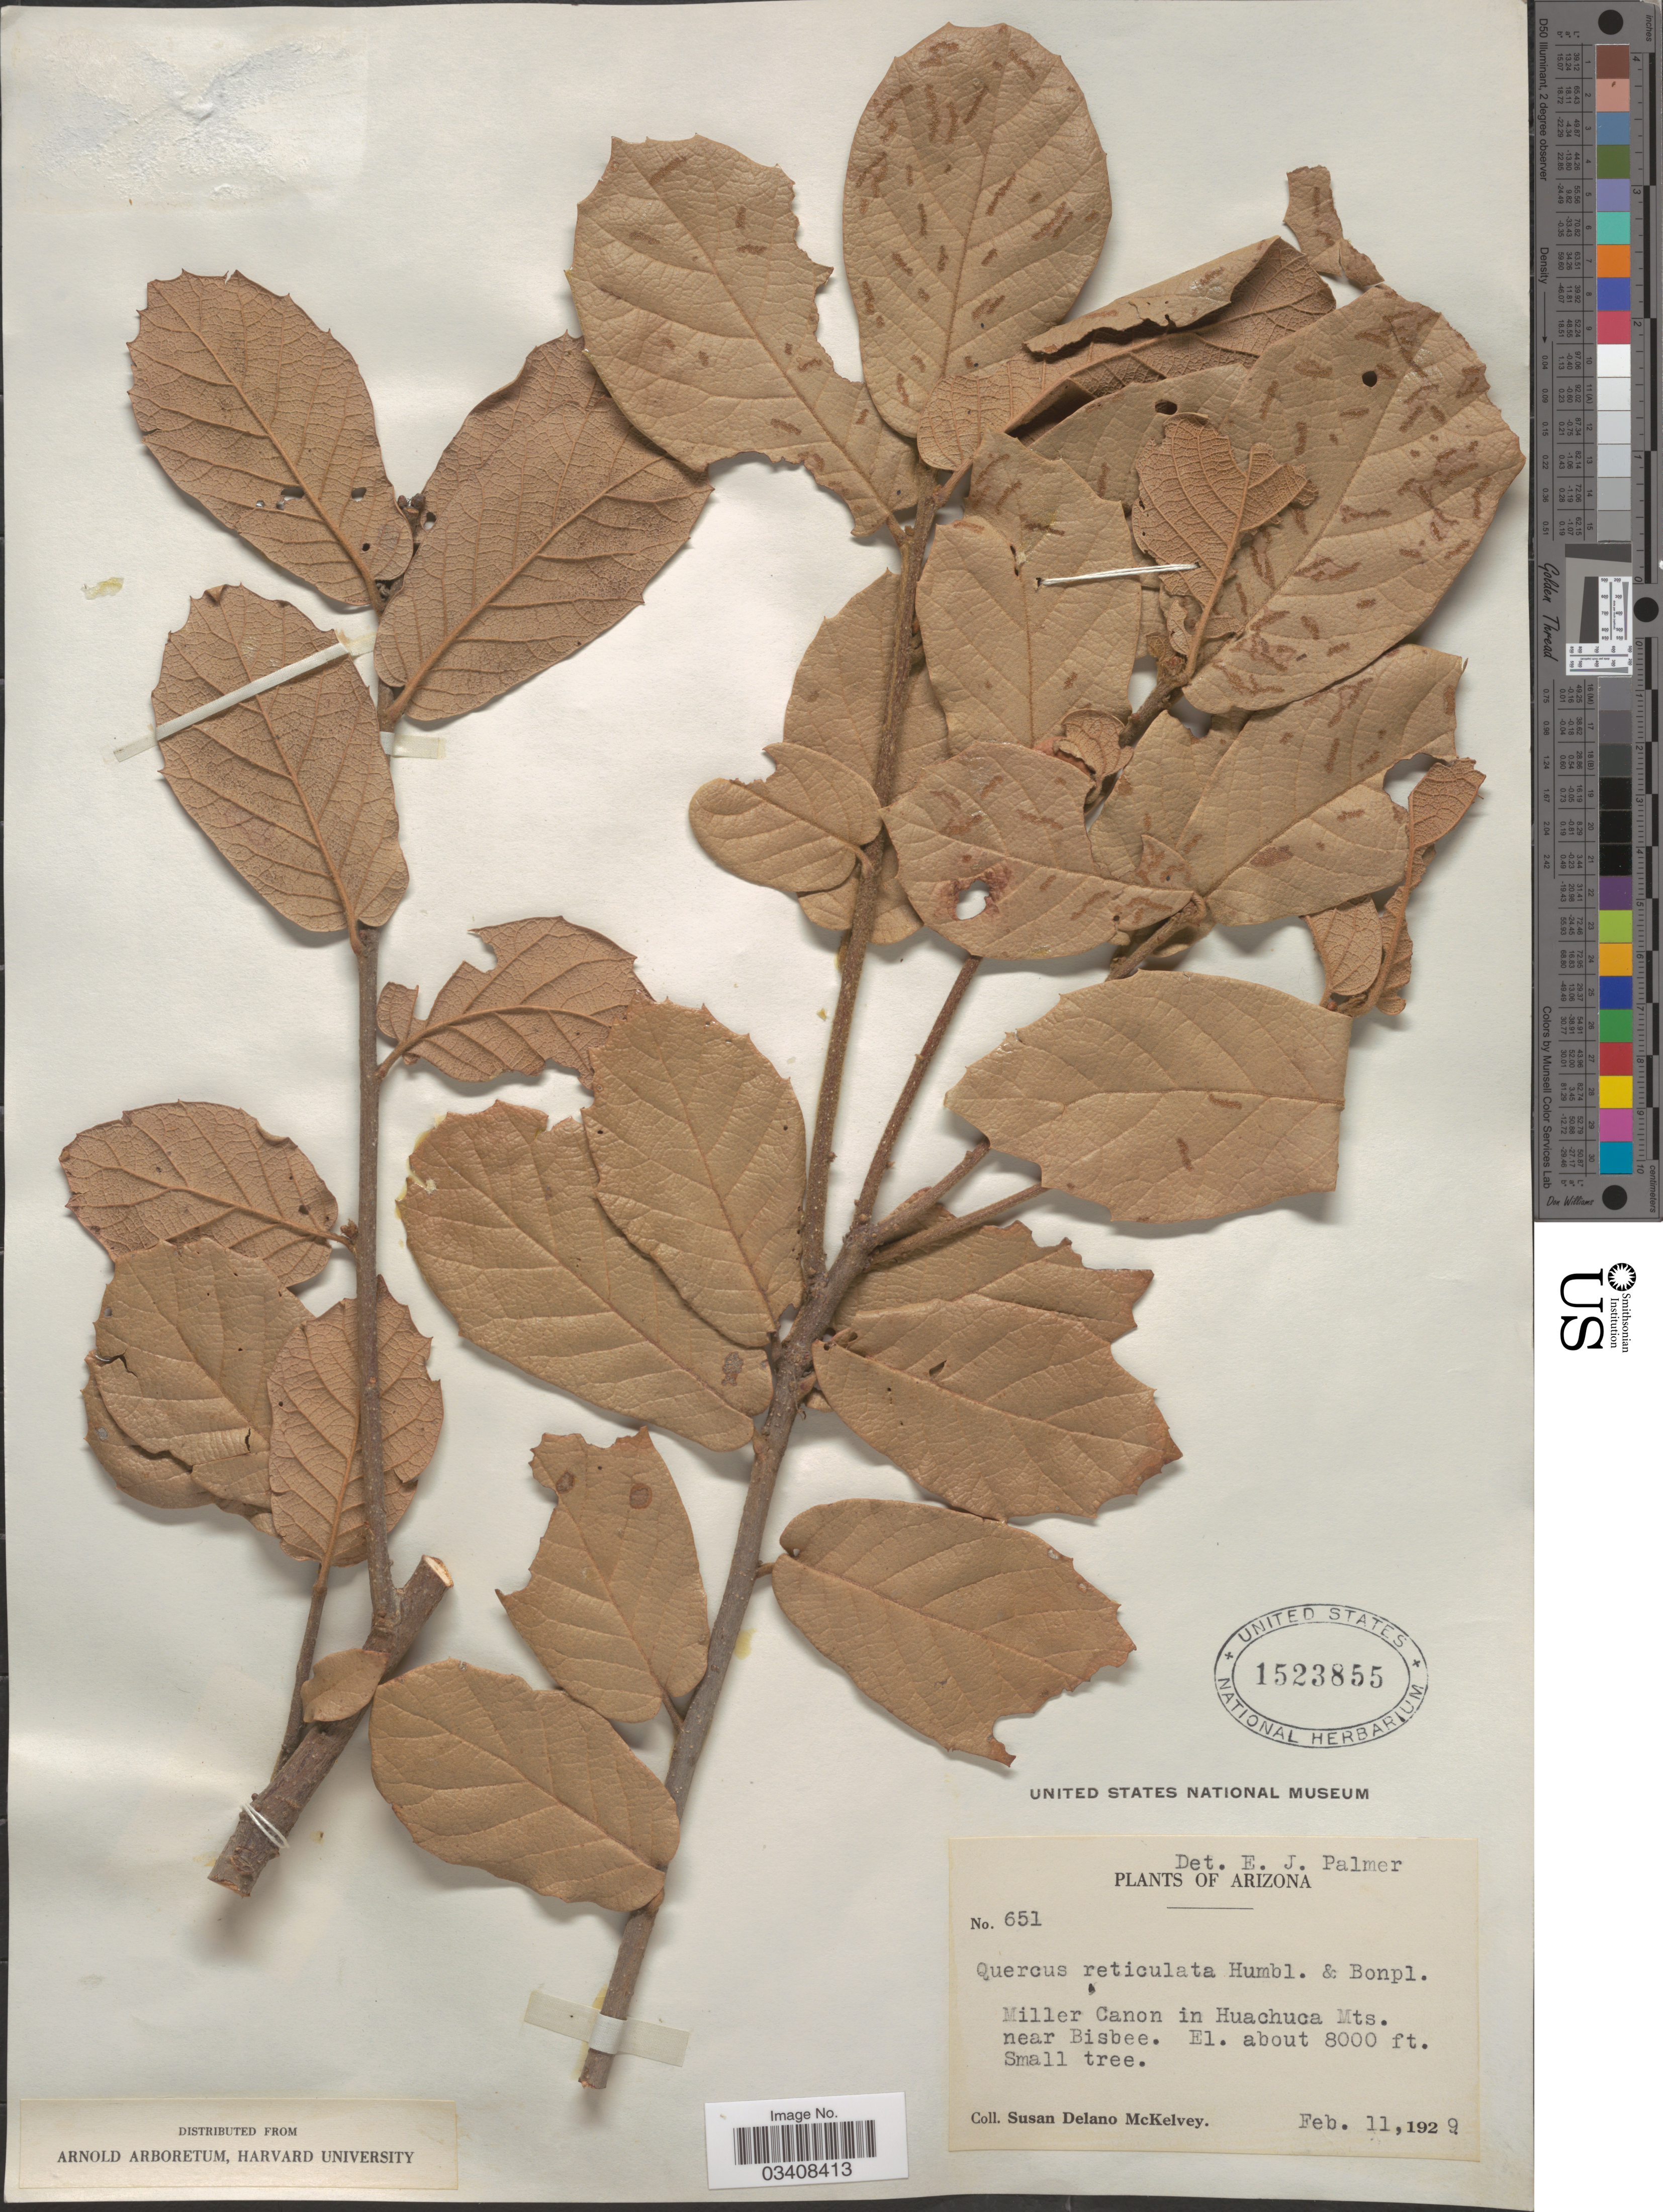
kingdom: Plantae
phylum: Tracheophyta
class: Magnoliopsida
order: Fagales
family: Fagaceae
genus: Quercus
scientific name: Quercus rugosa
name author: Née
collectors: S. A. McKelvey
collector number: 651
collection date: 1929-02-11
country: United States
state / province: Arizona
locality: Miller Canon in Huachuca Mts. near Bisbee.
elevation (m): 2438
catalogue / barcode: US 1523855